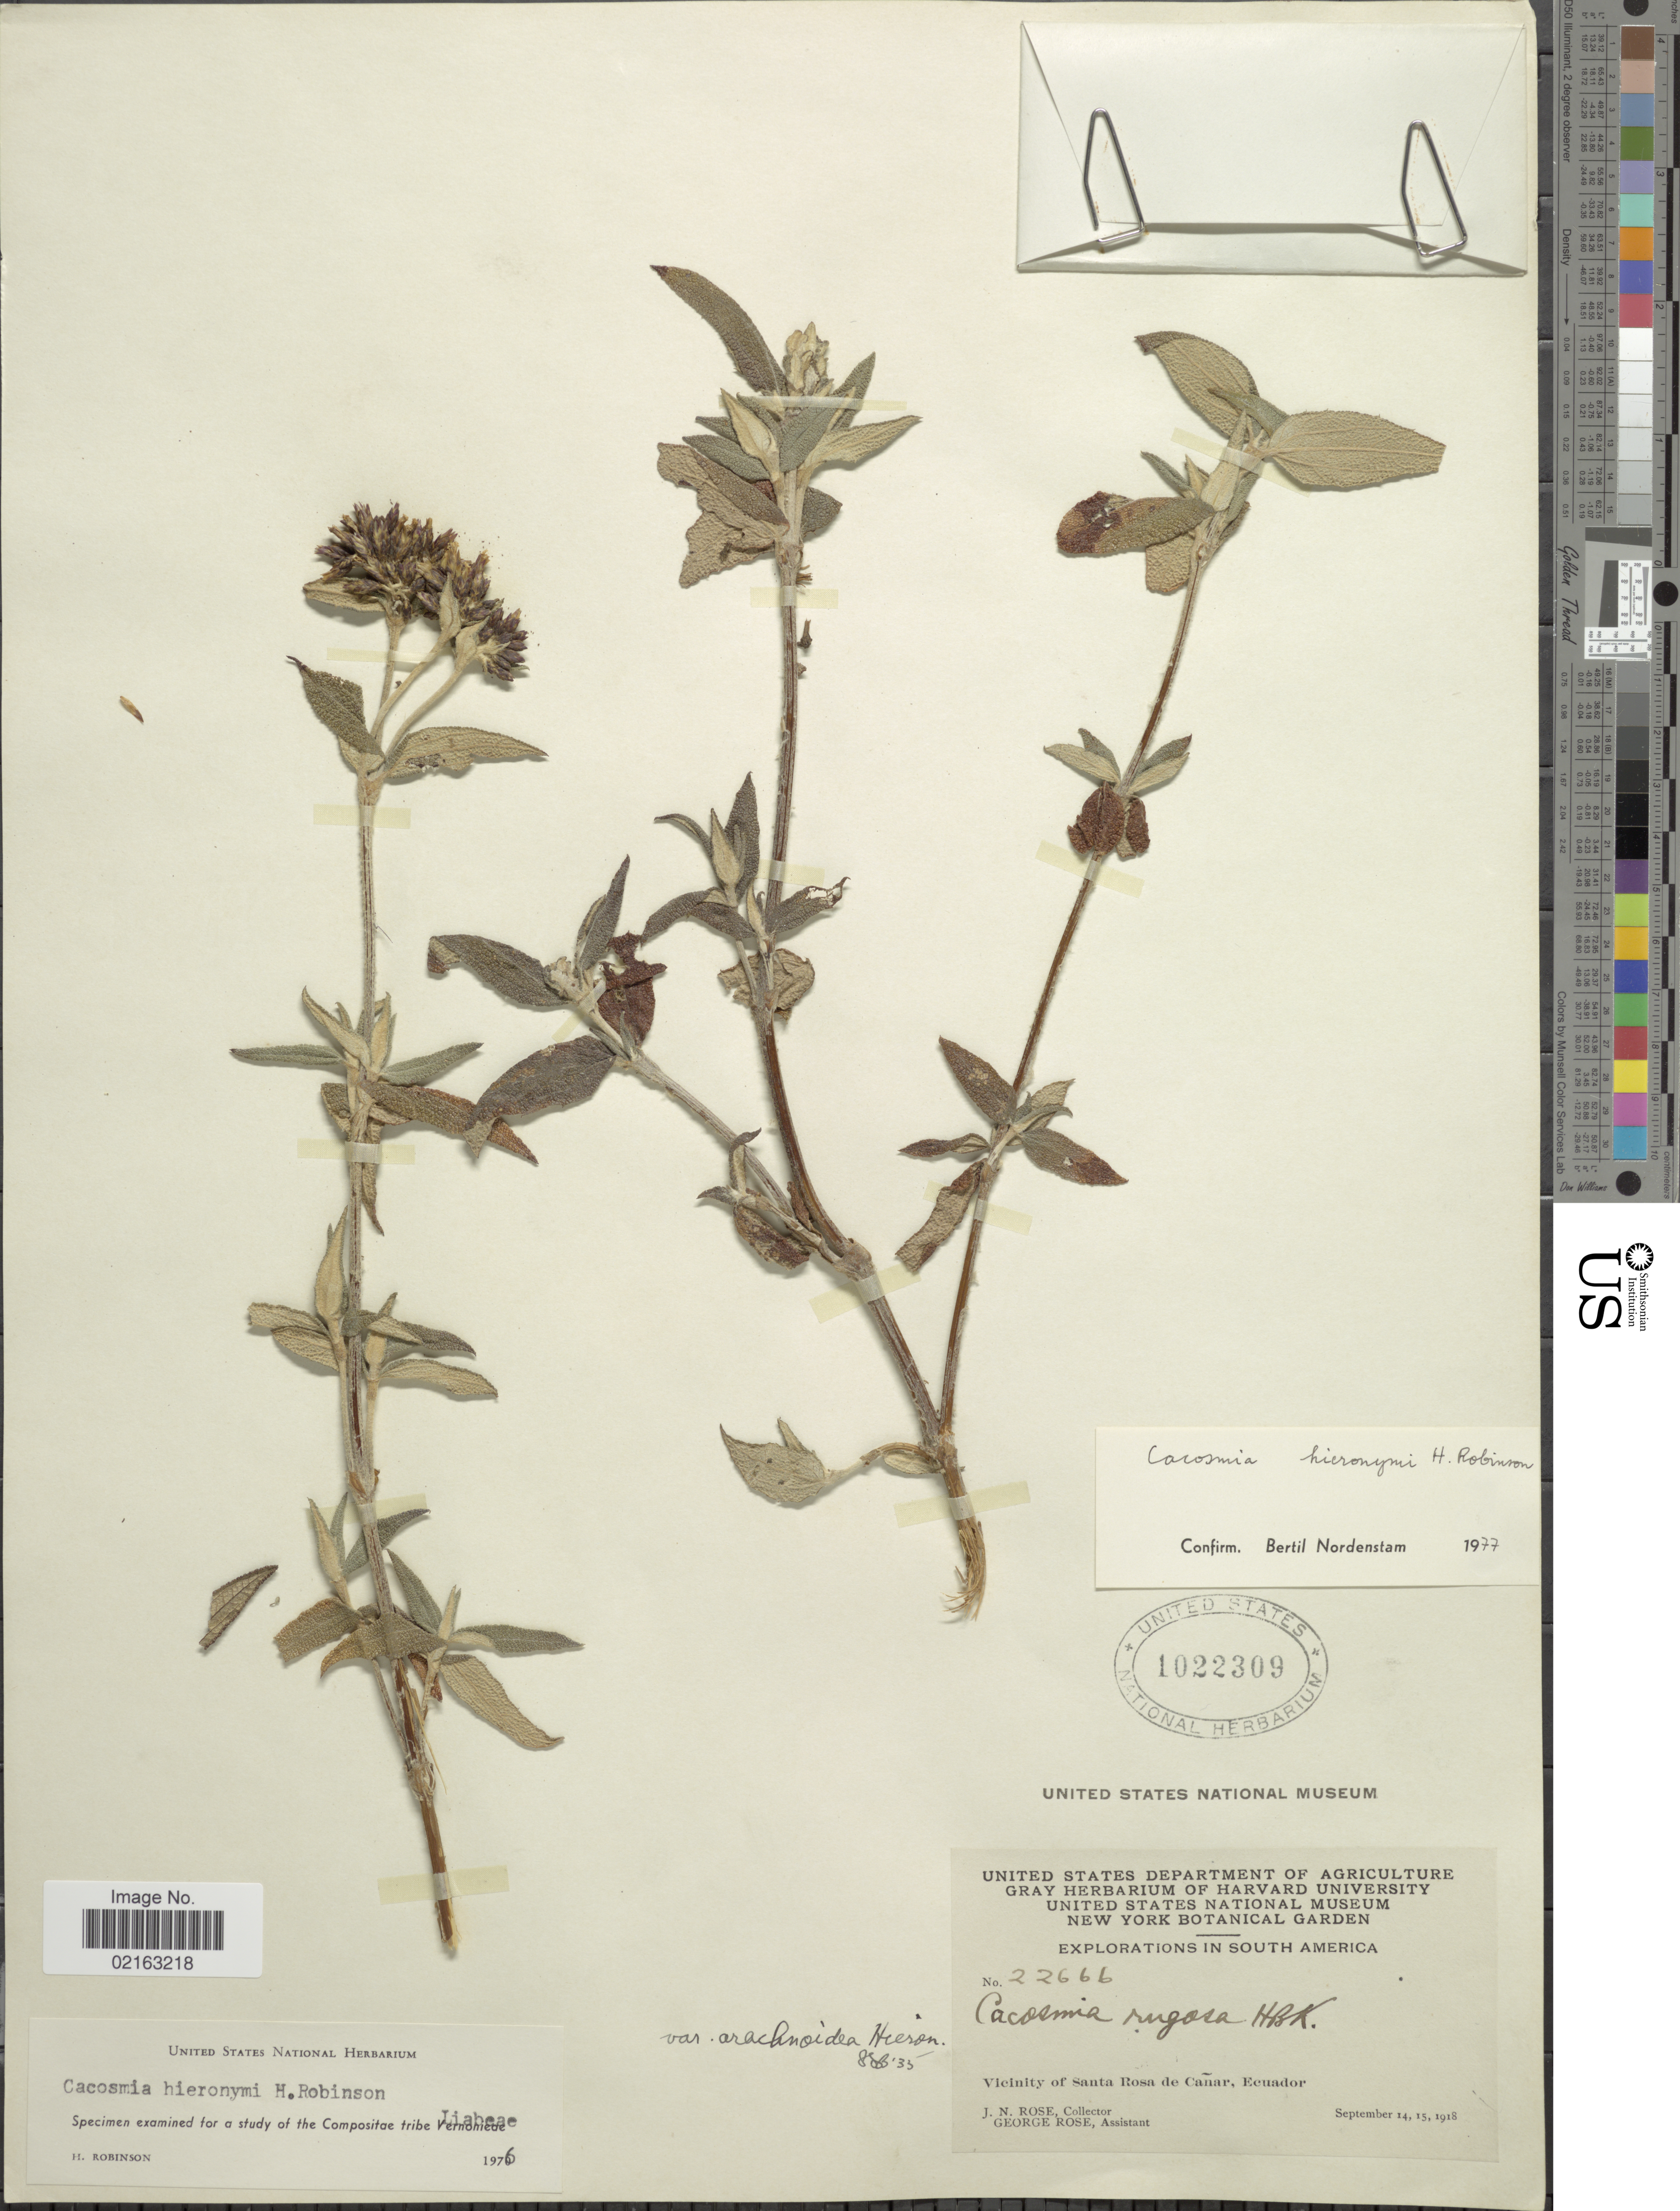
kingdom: Plantae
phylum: Tracheophyta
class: Magnoliopsida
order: Asterales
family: Asteraceae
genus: Cacosmia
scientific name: Cacosmia hieronymi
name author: H. Rob.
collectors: J. N. Rose & G. Rose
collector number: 22666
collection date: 1918-09-14/1918-09-15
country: Ecuador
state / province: Cañar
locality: Vicinity of Santa Rosa de Cañar, Ecuador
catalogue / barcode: US 1022309